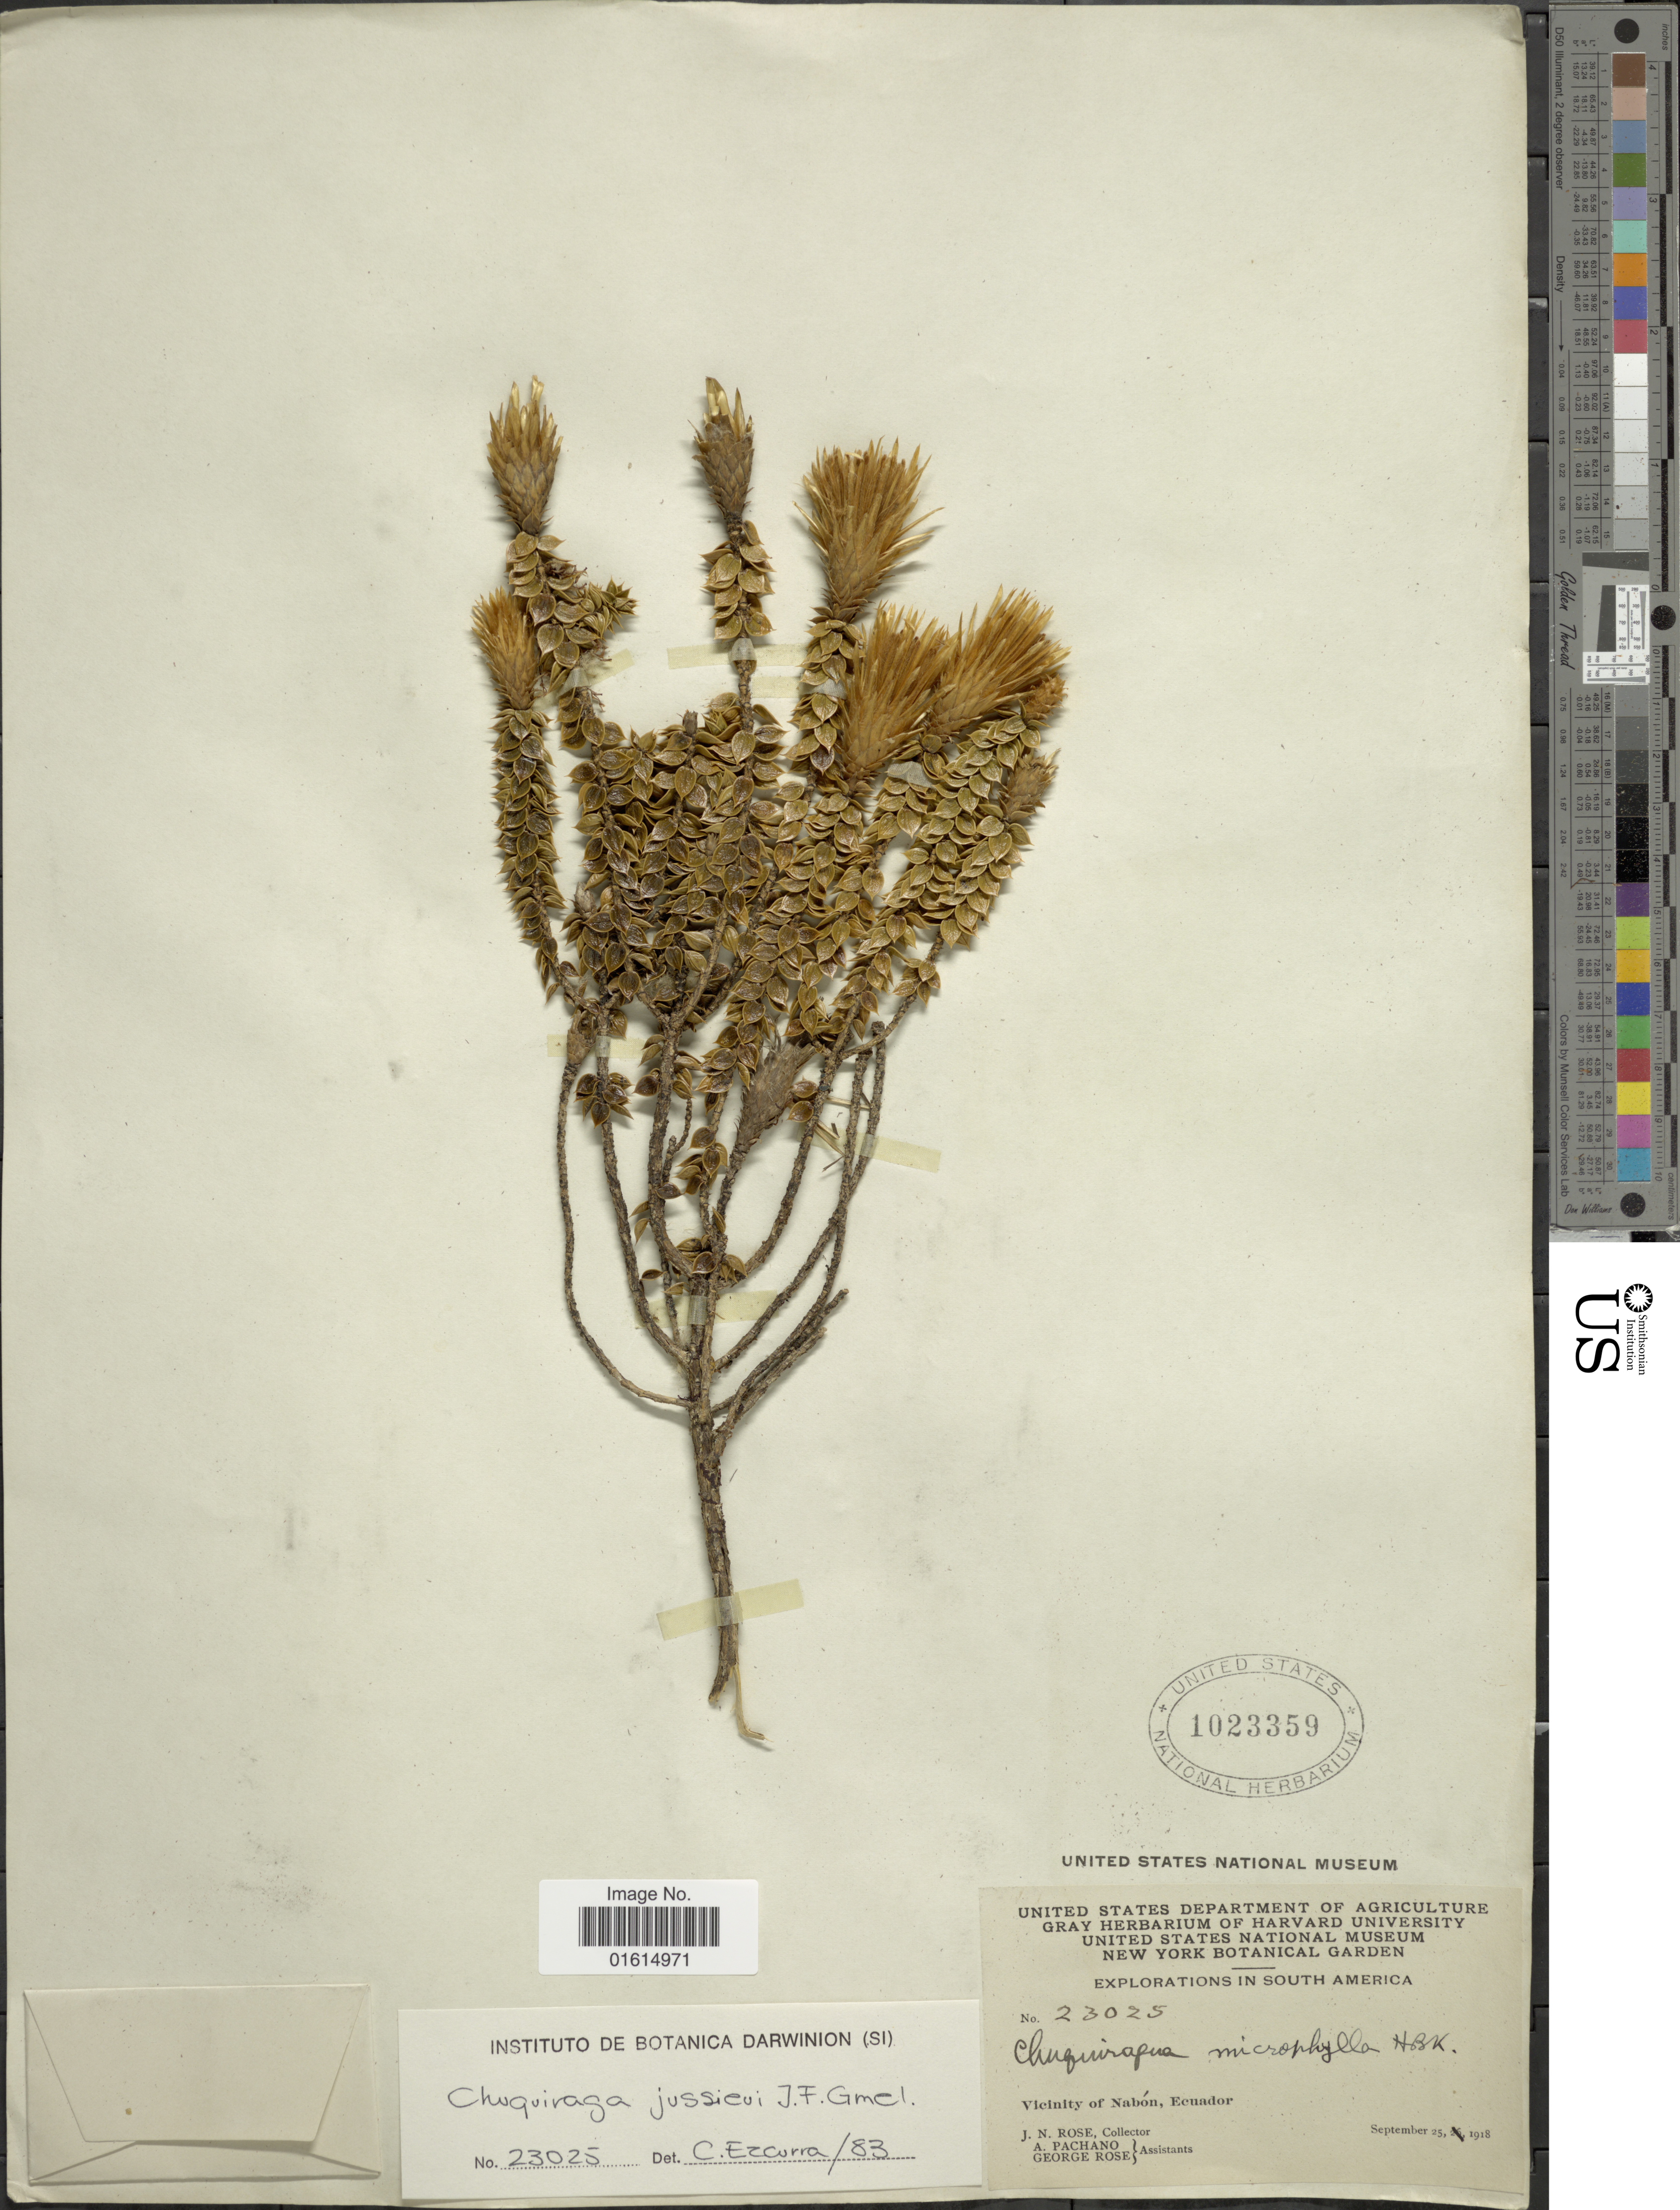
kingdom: Plantae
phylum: Tracheophyta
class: Magnoliopsida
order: Asterales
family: Asteraceae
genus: Chuquiraga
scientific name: Chuquiraga jussieui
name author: J.F. Gmel.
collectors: J. N. Rose, A. Pachano & G. Rose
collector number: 23025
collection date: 1918-09-25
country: Ecuador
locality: South America, Vicinity of Nabon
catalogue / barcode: US 1023359